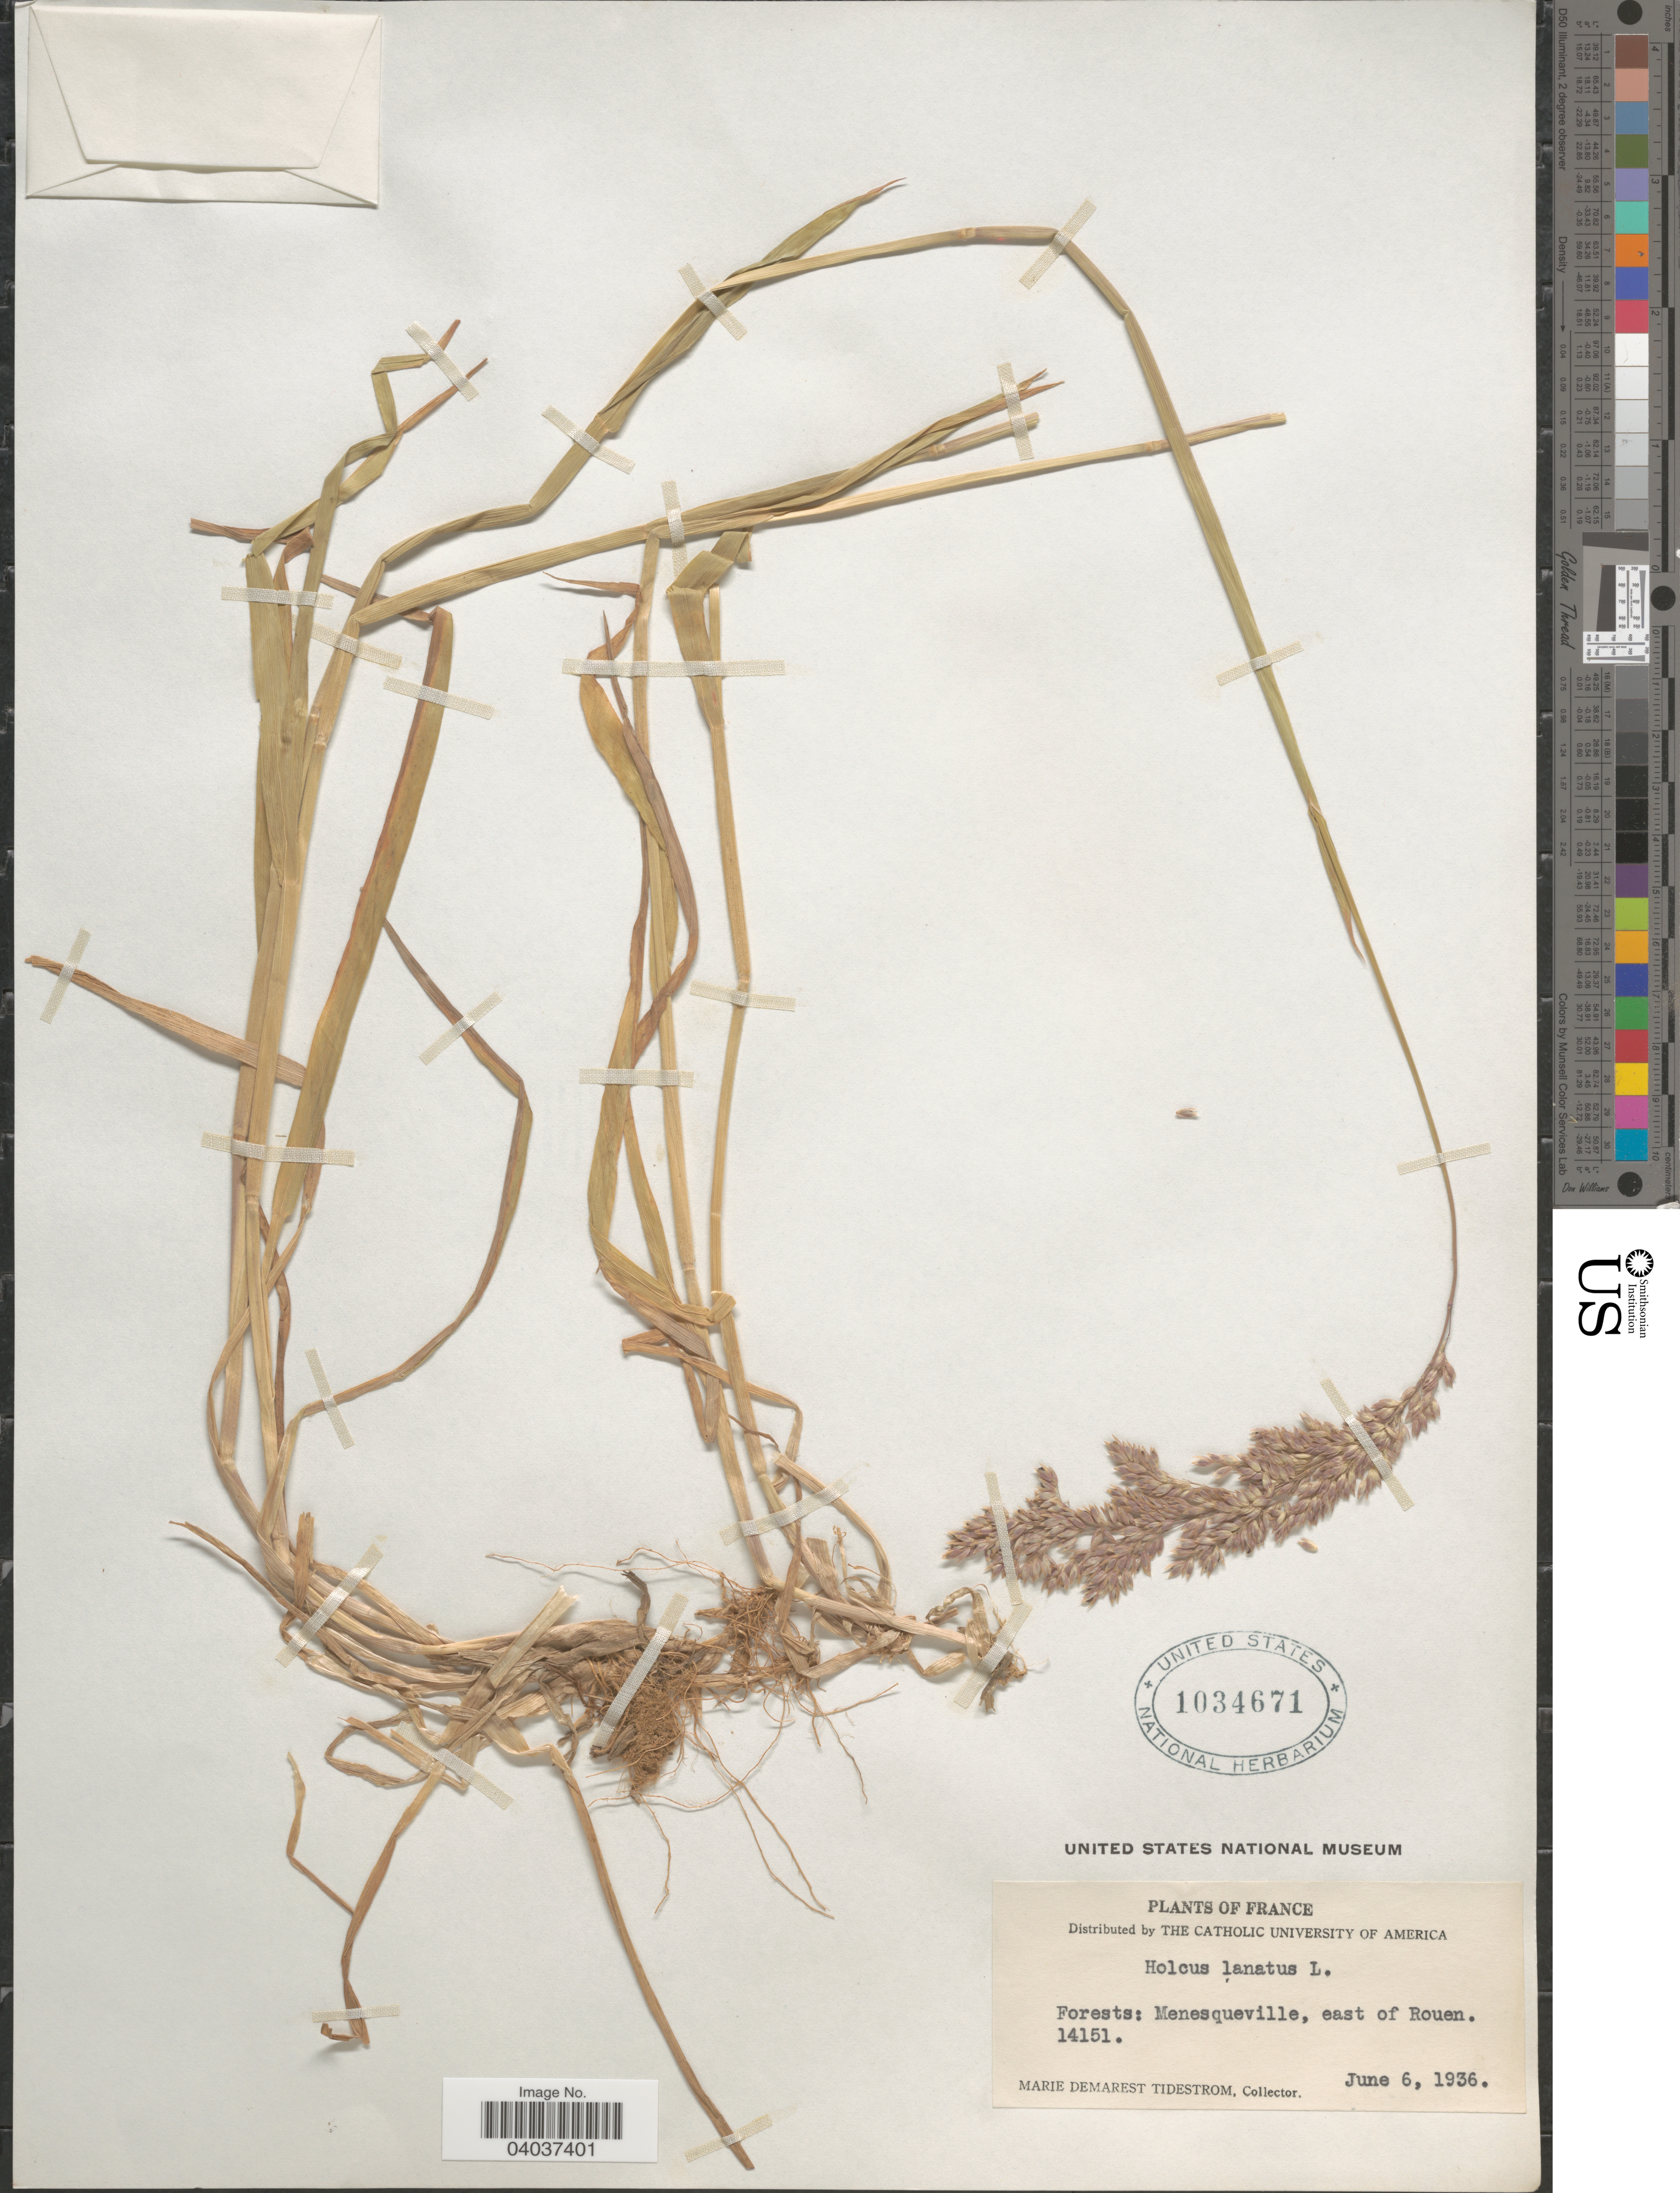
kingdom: Plantae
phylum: Tracheophyta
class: Liliopsida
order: Poales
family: Poaceae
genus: Holcus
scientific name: Holcus lanatus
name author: L.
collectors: M. Tidestrom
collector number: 14151?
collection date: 1936-06-06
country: France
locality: Forests: Menesqueville, east of Rouen.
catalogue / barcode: US 1034671